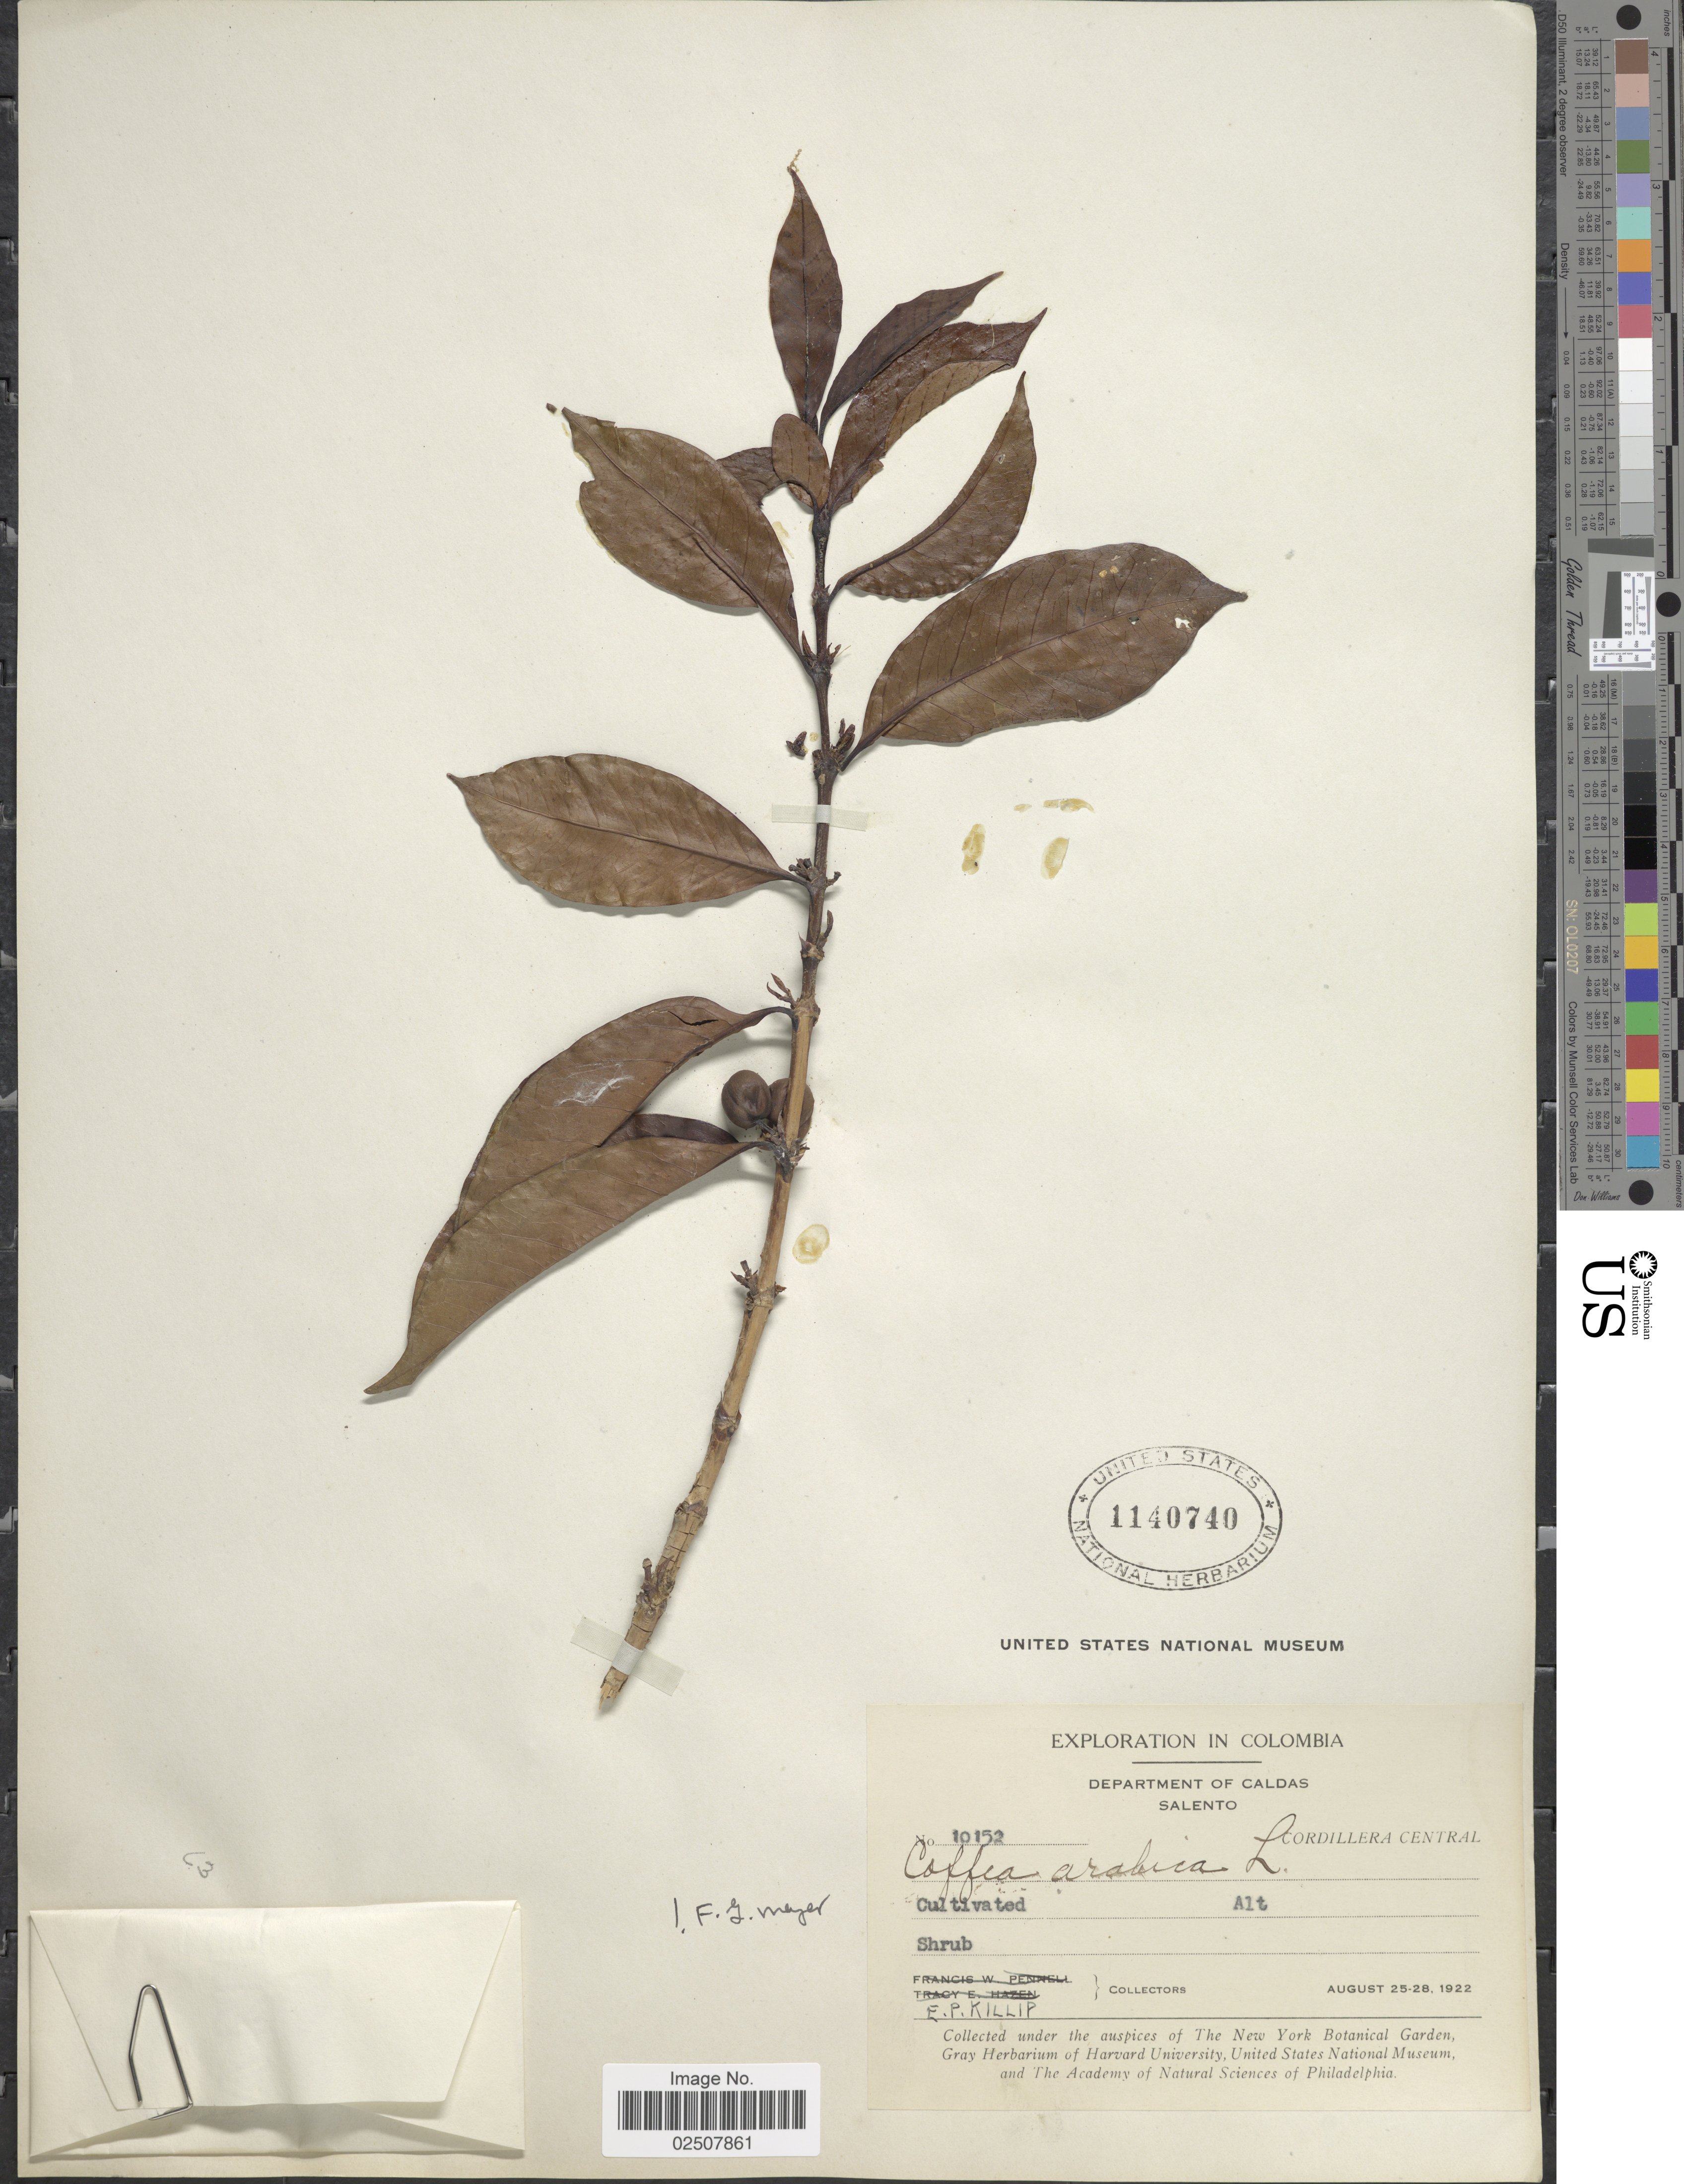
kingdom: Plantae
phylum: Tracheophyta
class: Magnoliopsida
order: Gentianales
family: Rubiaceae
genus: Coffea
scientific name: Coffea arabica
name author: L.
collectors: E. P. Killip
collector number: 10152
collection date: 1922-08-25/1922-08-28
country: Colombia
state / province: Caldas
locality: Department of Caldas, Salento, Cordillera Central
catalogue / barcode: US 1140740